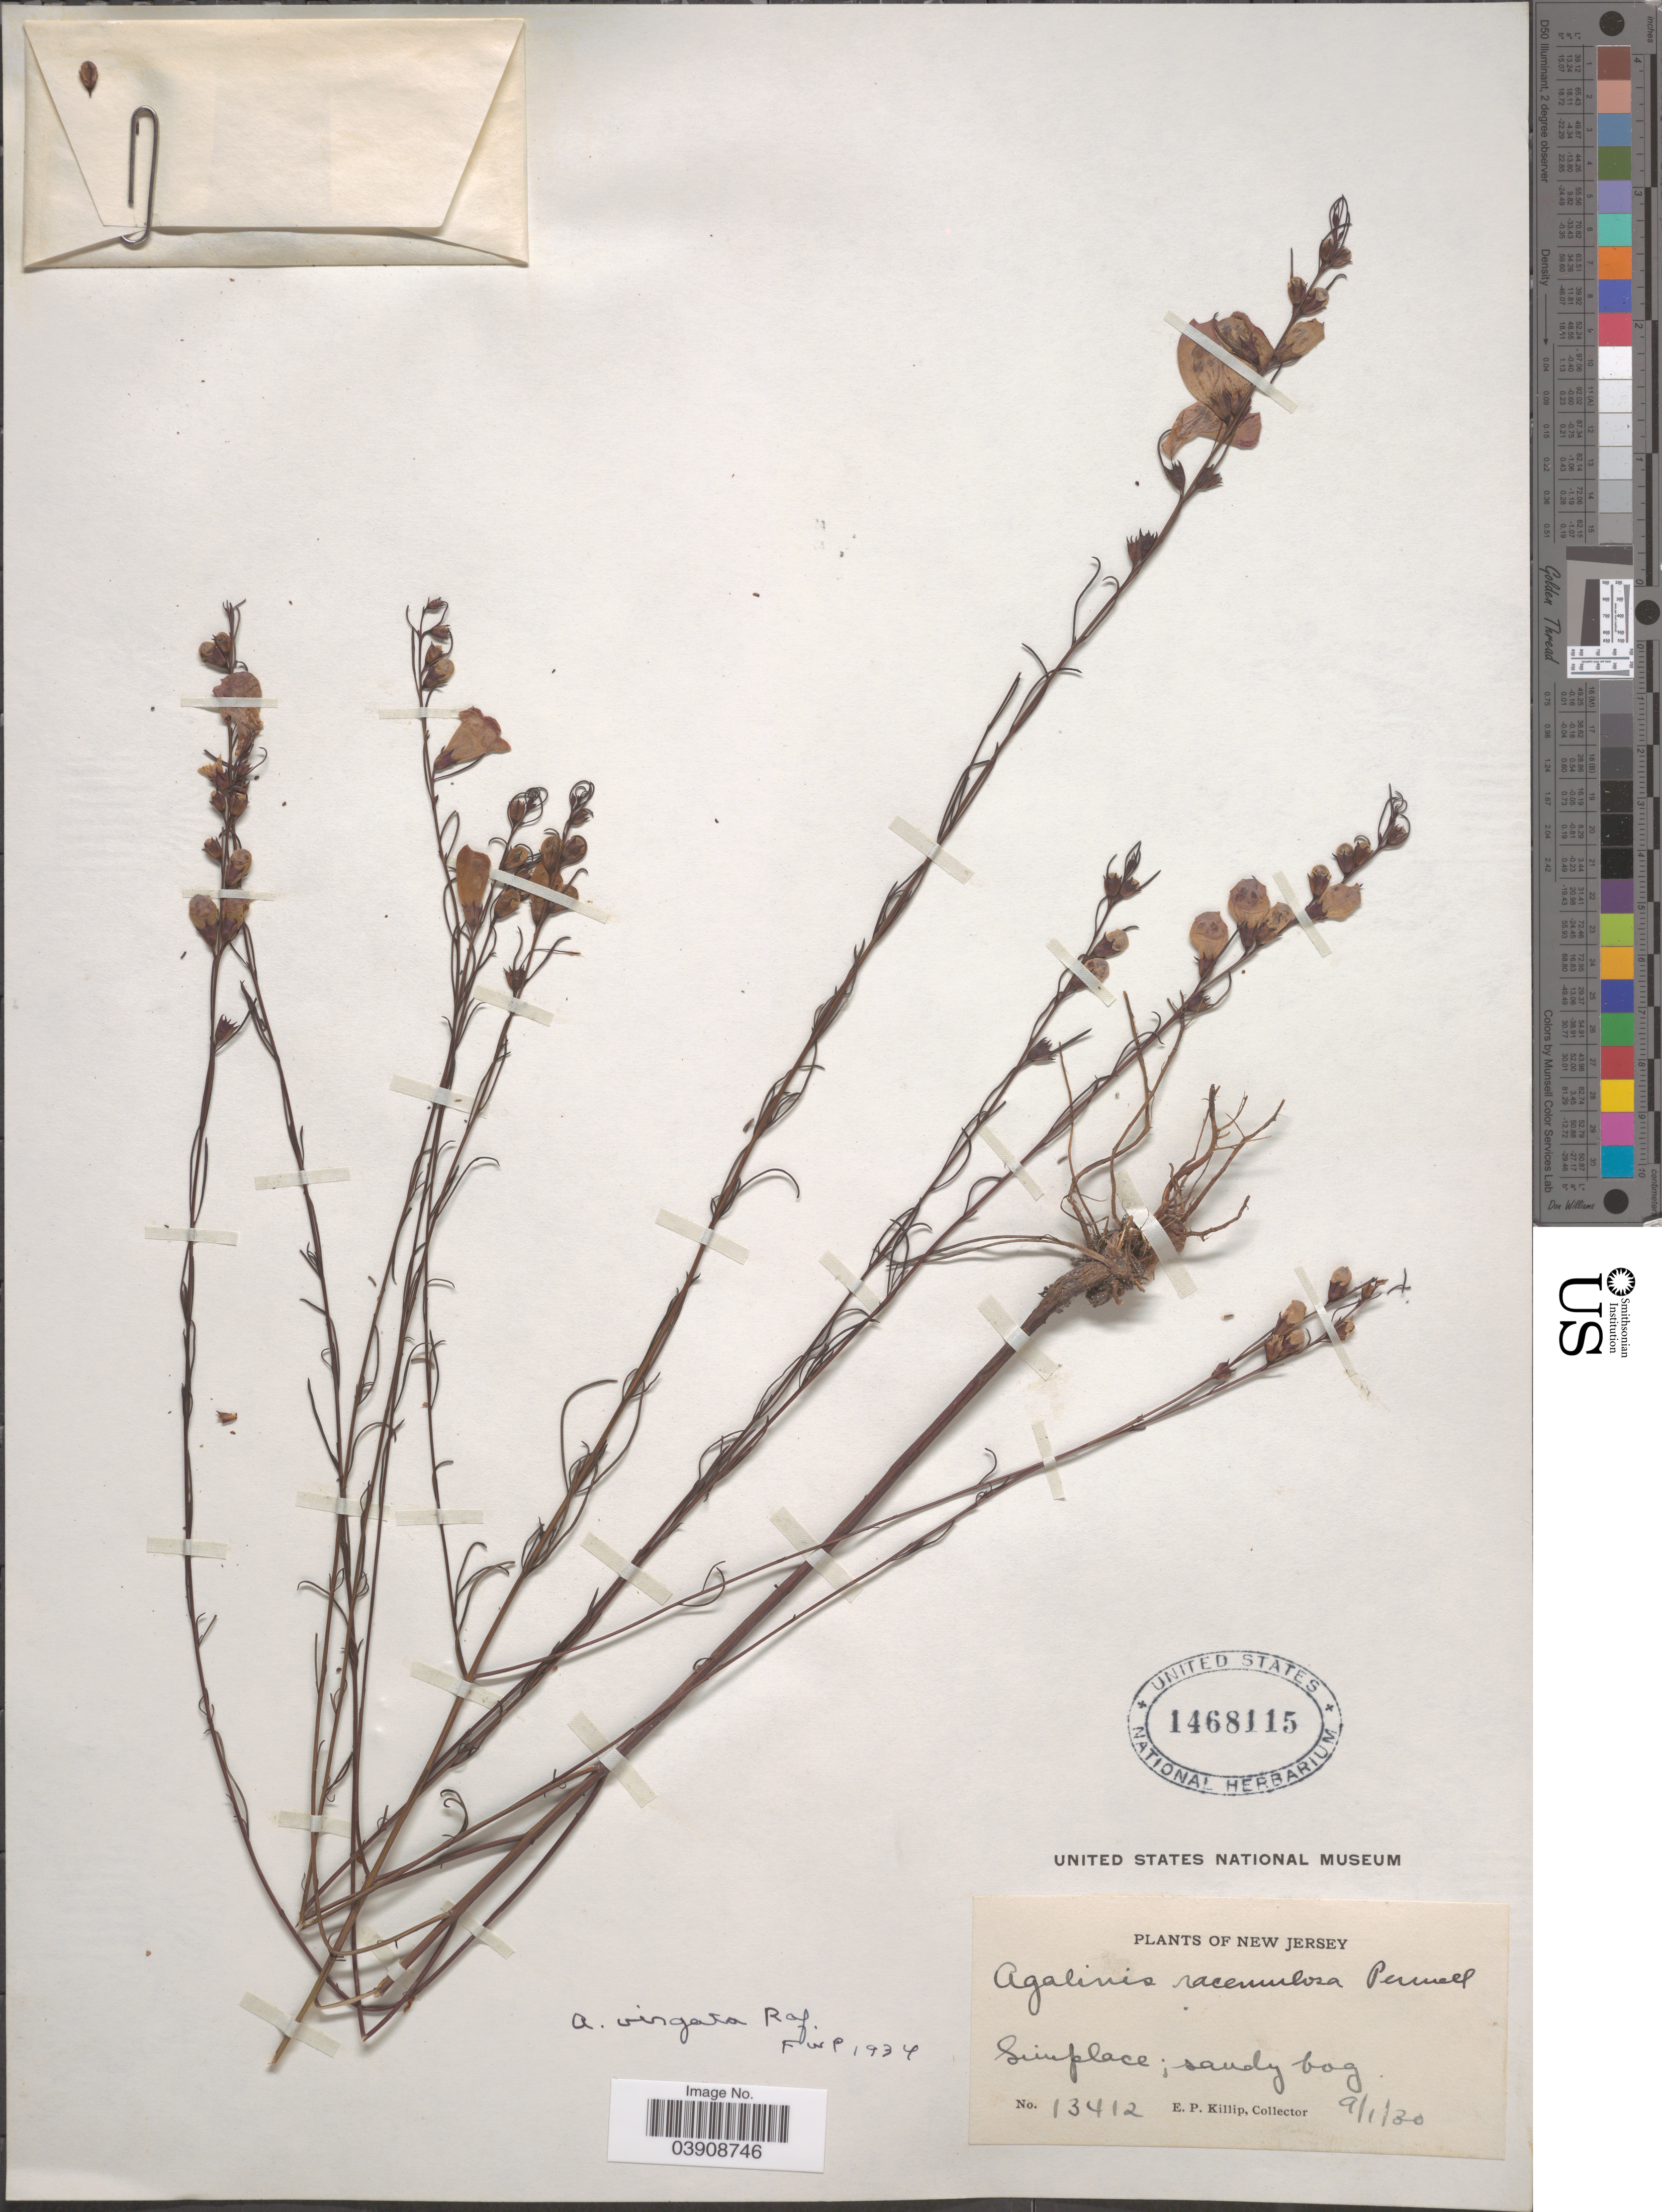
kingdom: Plantae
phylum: Tracheophyta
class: Magnoliopsida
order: Lamiales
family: Orobanchaceae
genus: Agalinis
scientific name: Agalinis virgata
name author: Raf.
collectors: E. P. Killip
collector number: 13412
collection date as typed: Transcribed d/m/y: 1/9/30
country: United States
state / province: New Jersey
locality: Simplace; sandy bog.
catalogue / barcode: US 1468115